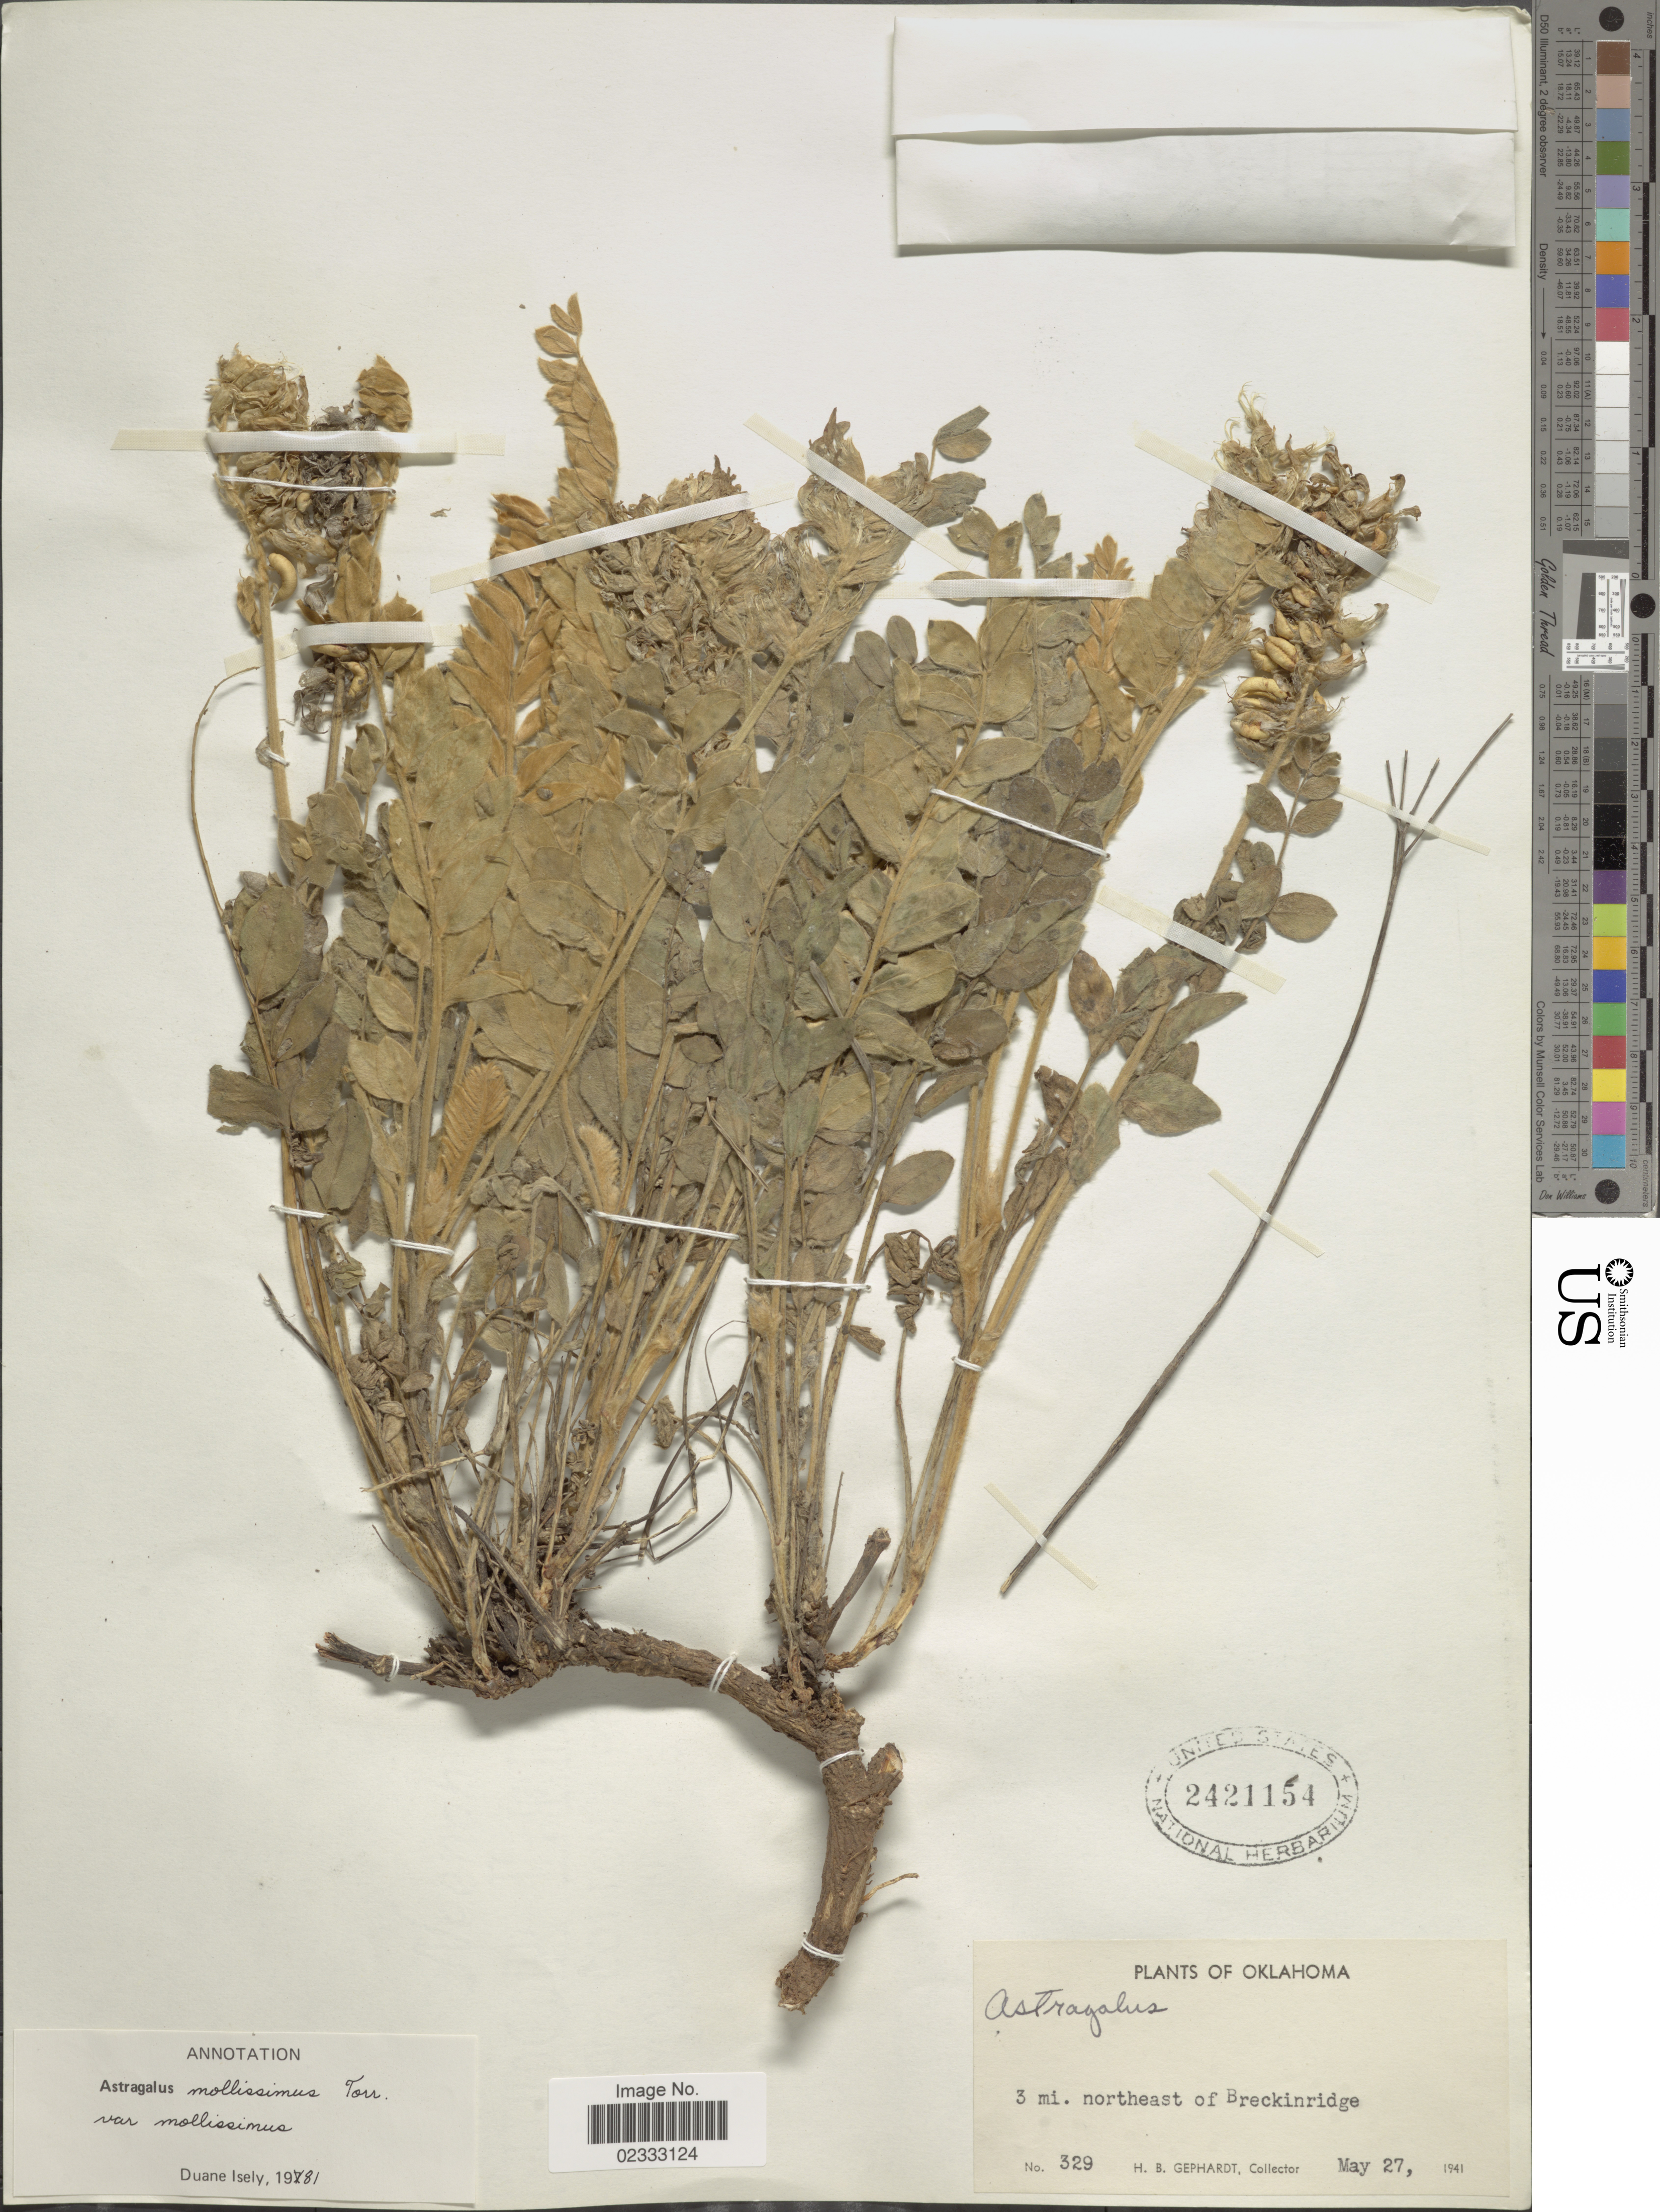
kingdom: Plantae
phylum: Tracheophyta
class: Magnoliopsida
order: Fabales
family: Fabaceae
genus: Astragalus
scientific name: Astragalus mollissimus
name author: Torr.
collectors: H. Gephardt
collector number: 329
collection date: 1941-05-27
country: United States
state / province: Oklahoma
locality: Oklahoma, 3 mi. northeast of Breckinridge.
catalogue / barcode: US 2421154